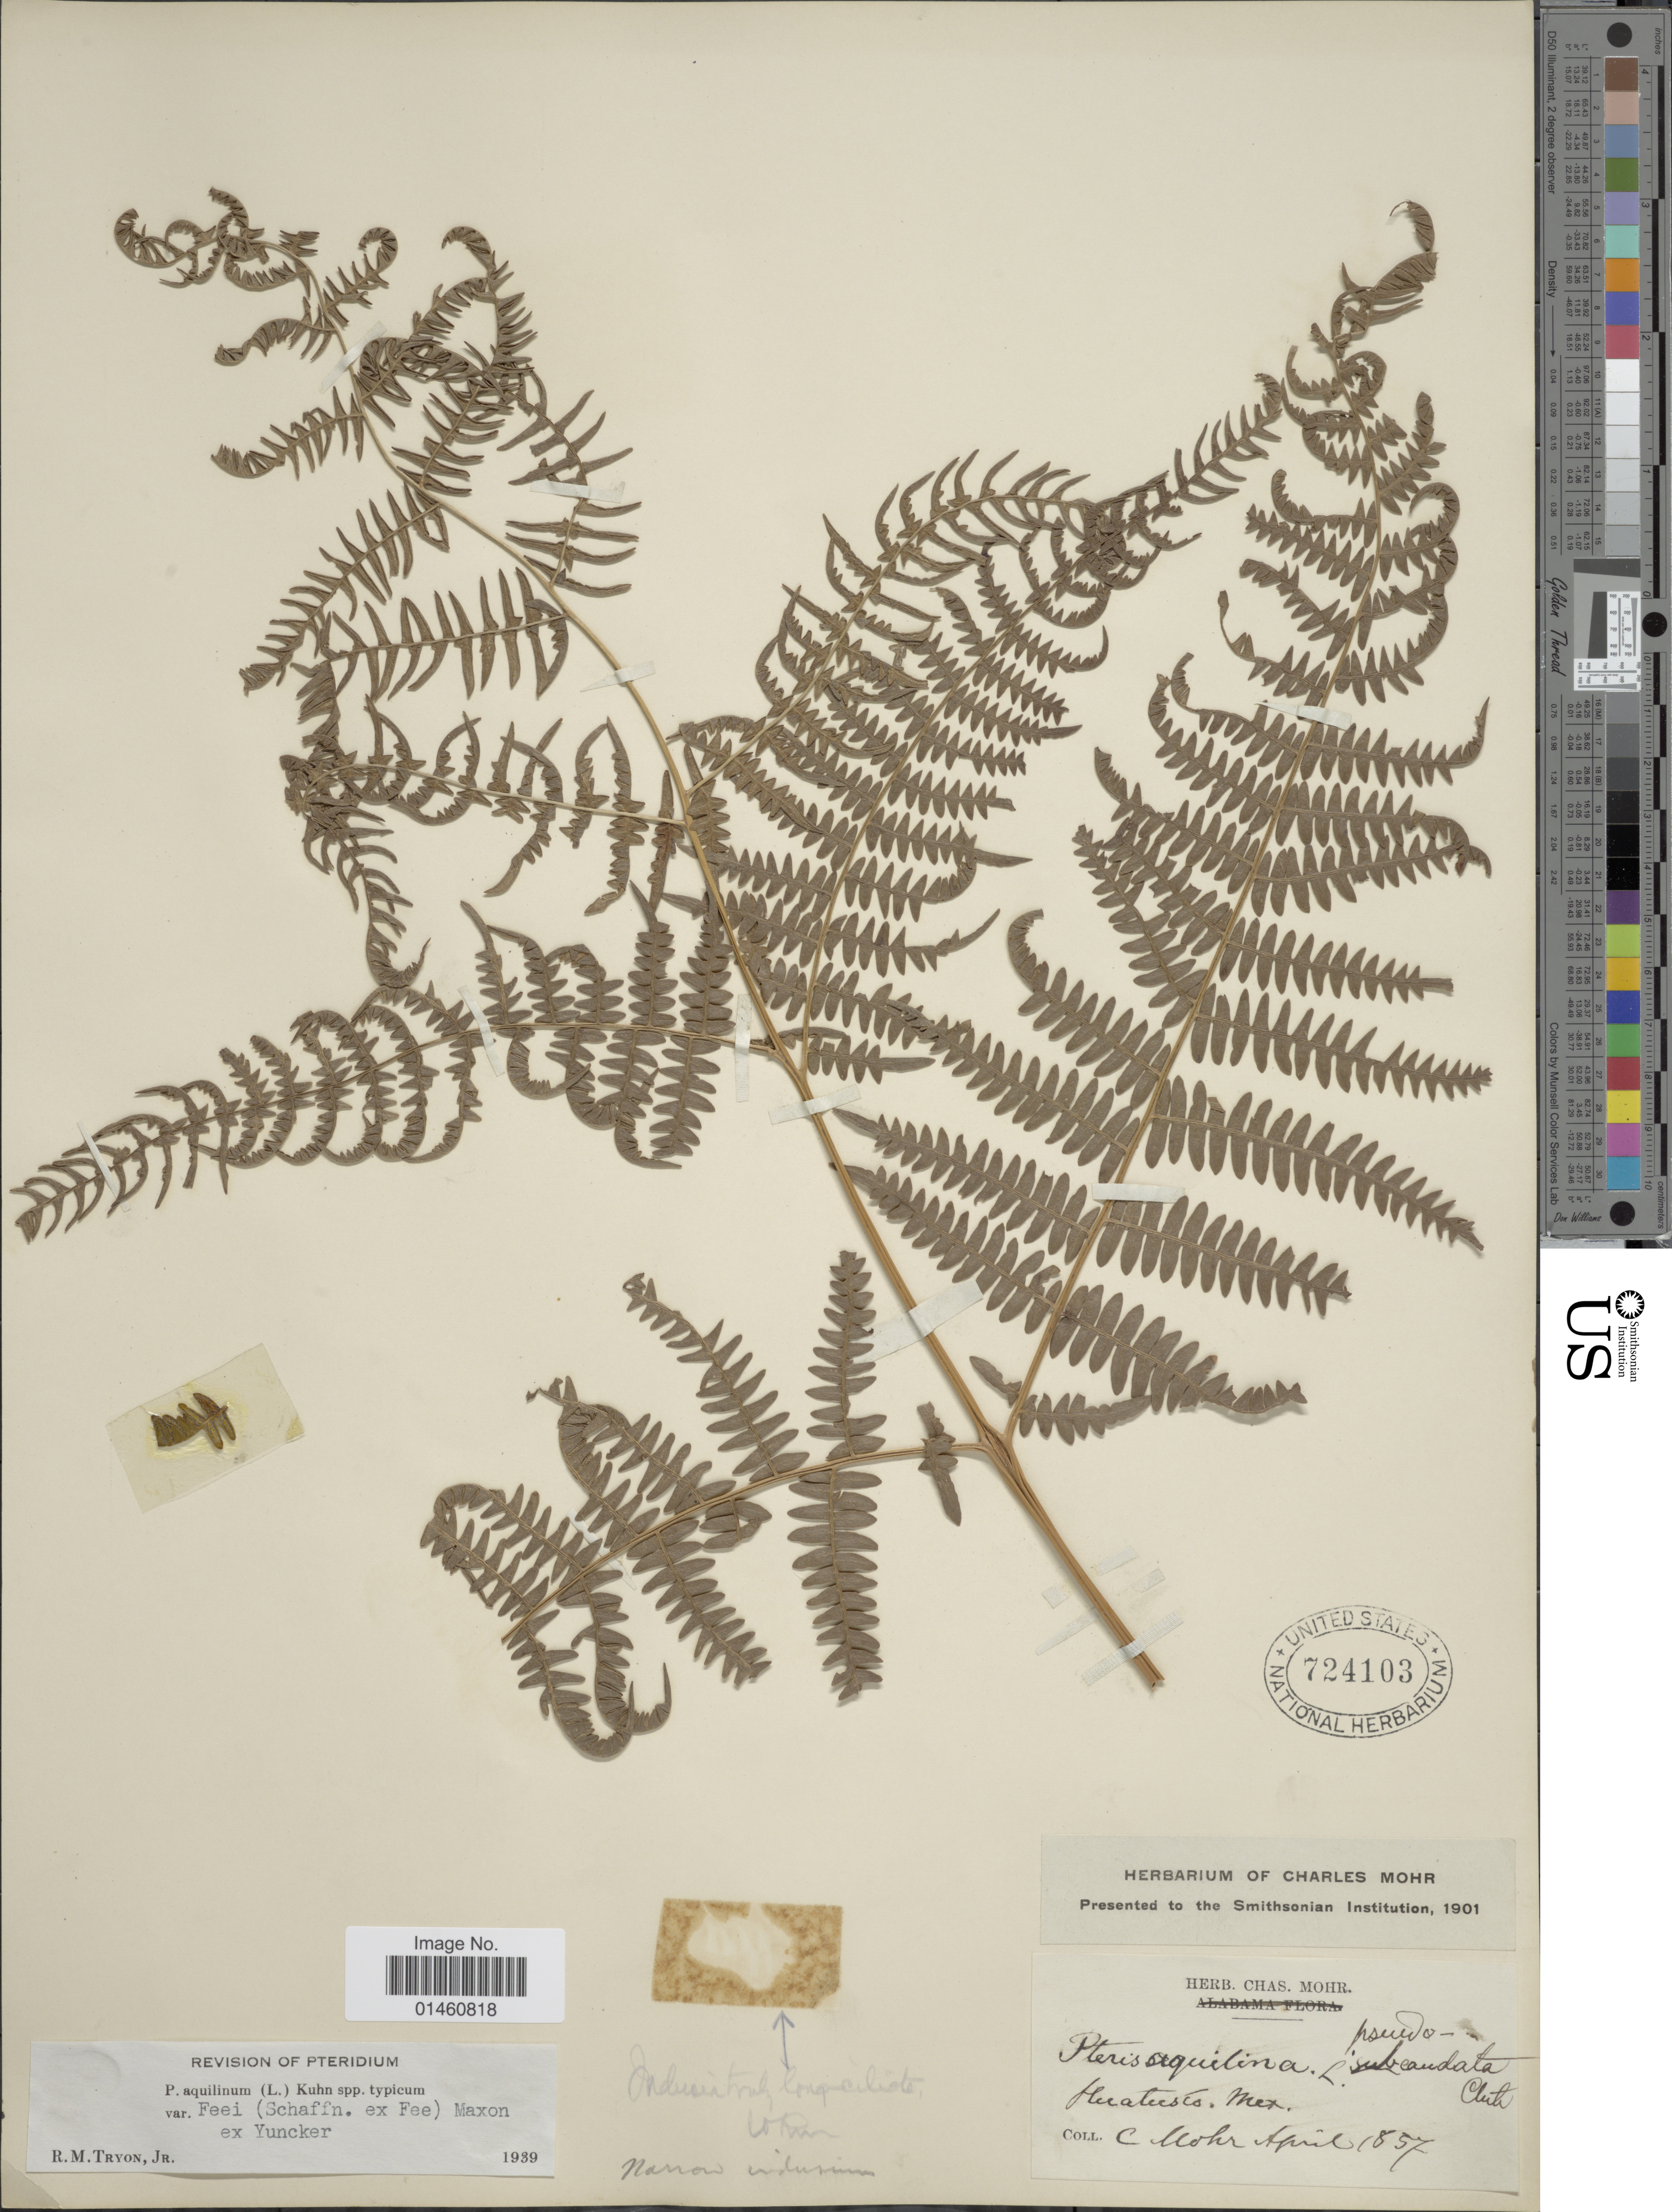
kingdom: Plantae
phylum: Tracheophyta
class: Polypodiopsida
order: Polypodiales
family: Dennstaedtiaceae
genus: Pteridium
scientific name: Pteridium aquilinum var. feei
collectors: C. T. Mohr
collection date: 1857-04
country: Mexico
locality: Huatusco.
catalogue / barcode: US 724103